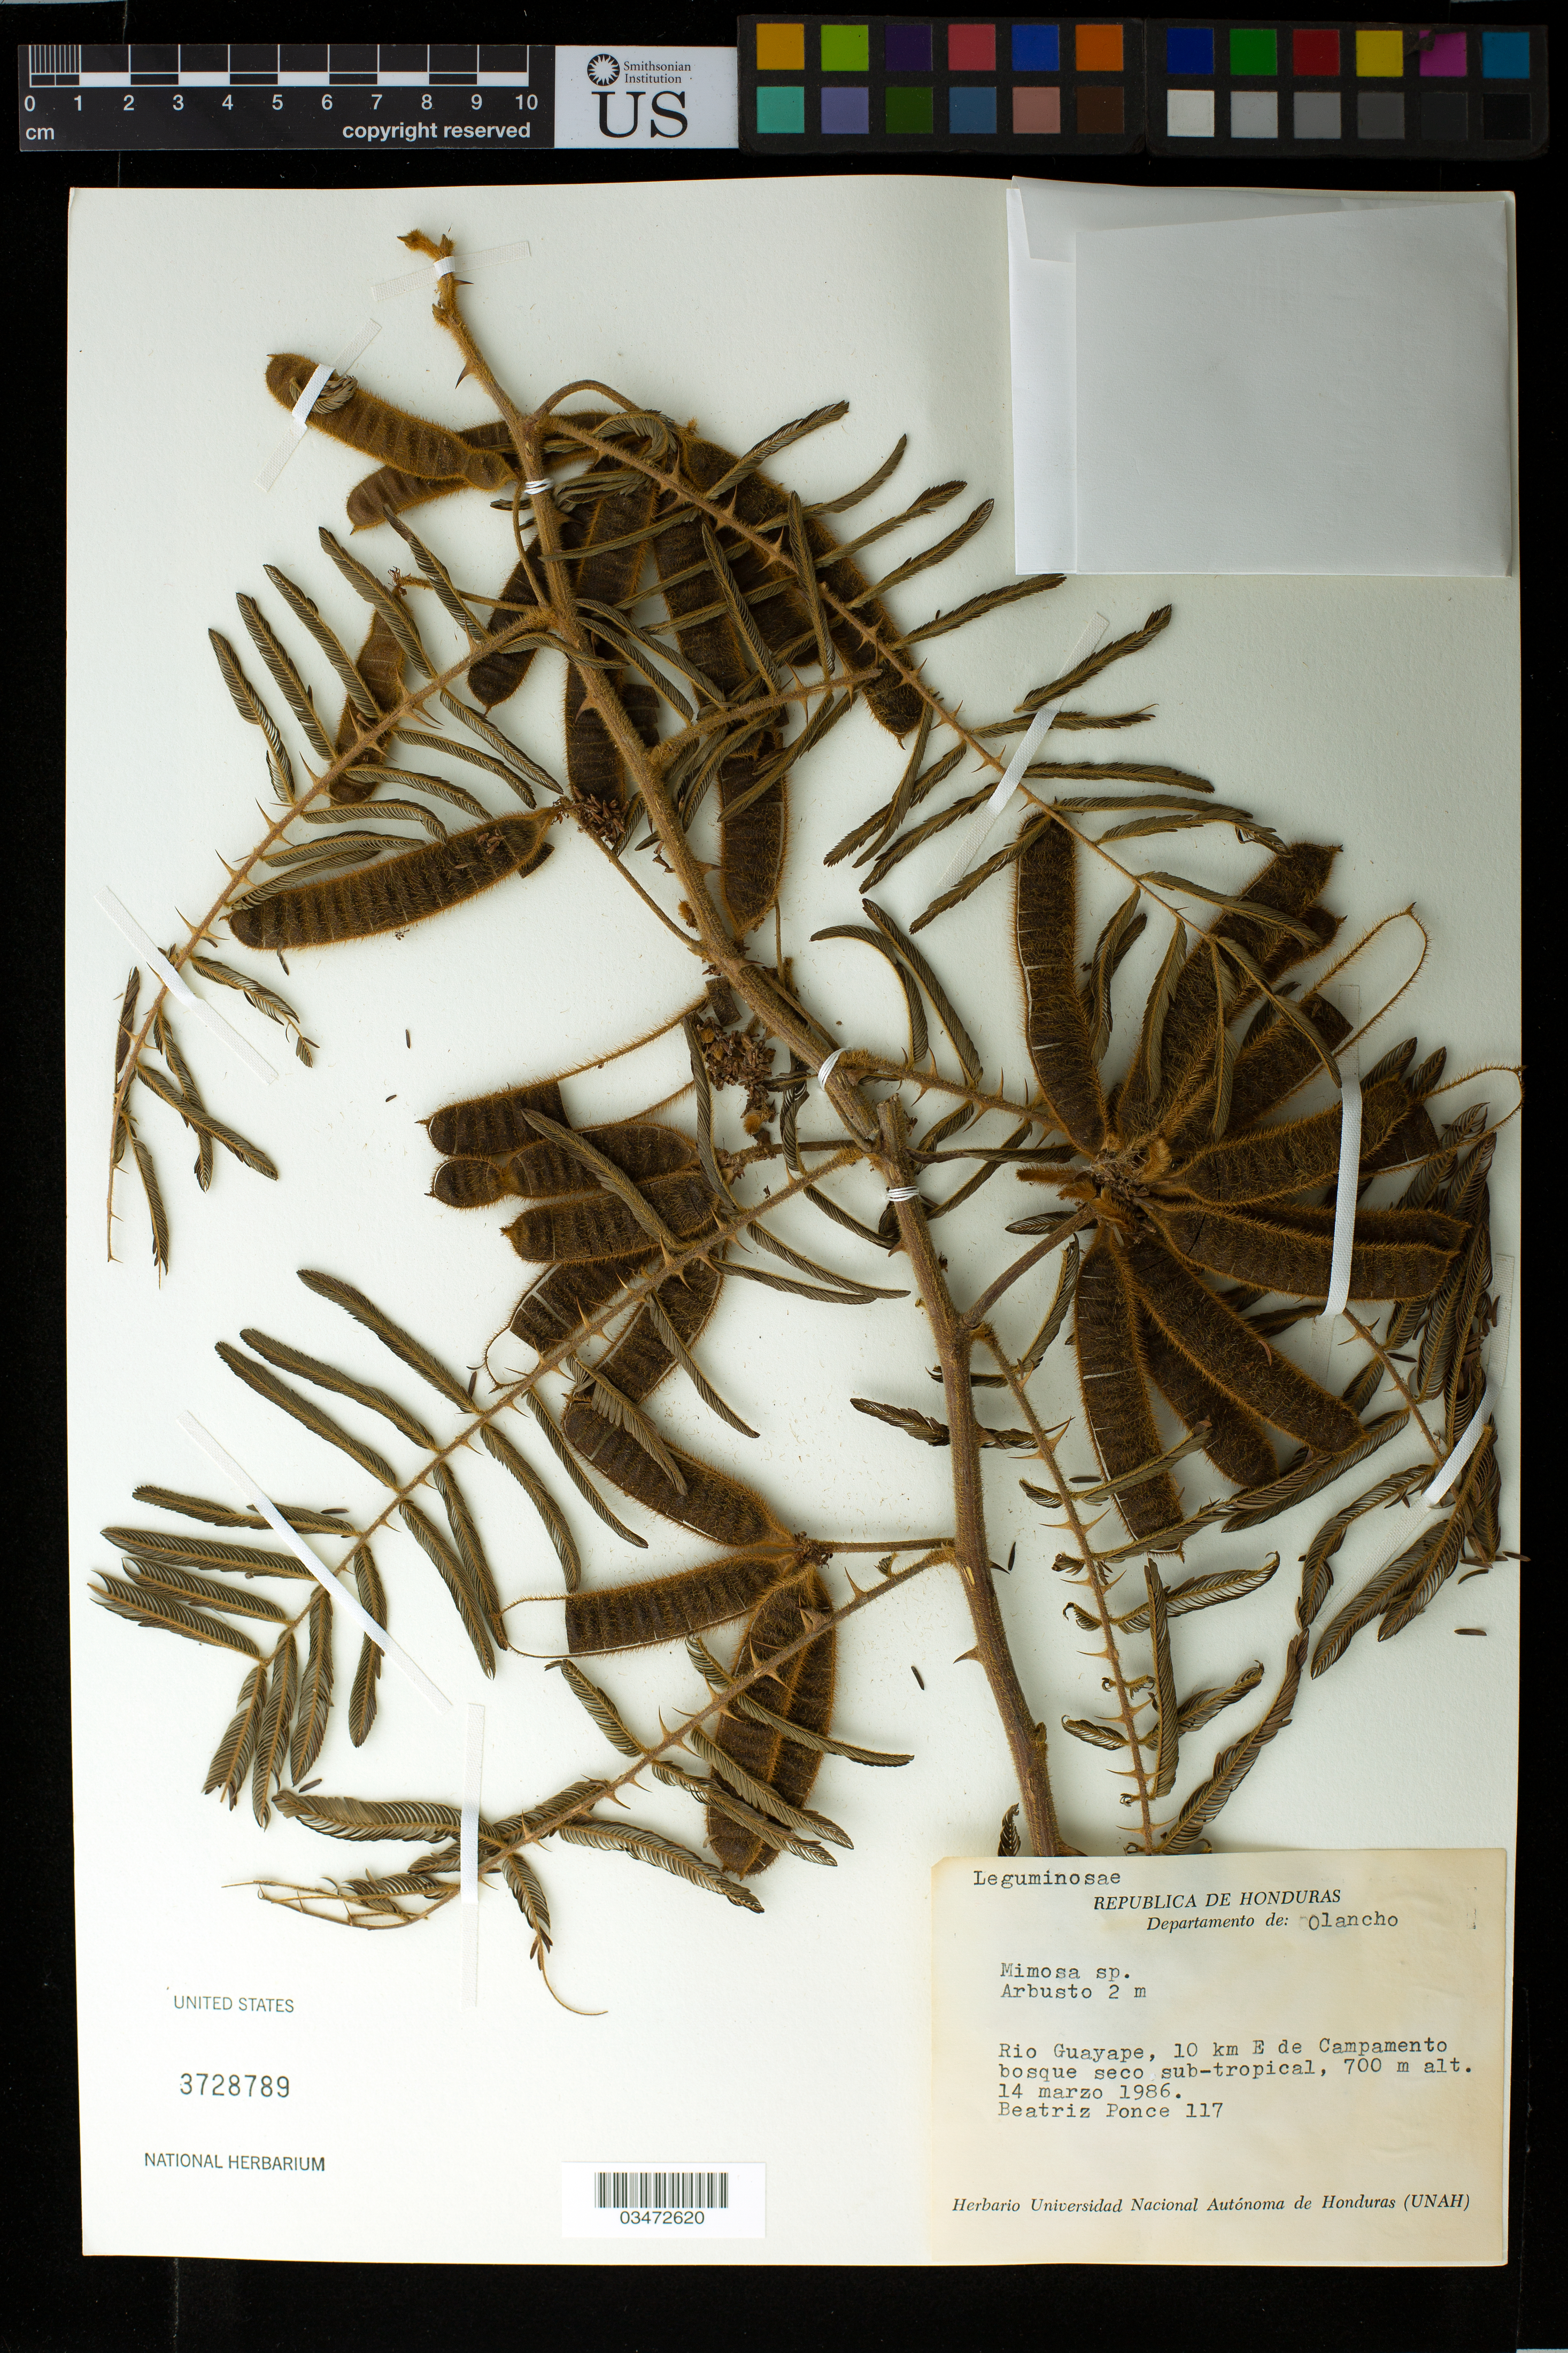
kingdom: Plantae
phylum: Tracheophyta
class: Magnoliopsida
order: Fabales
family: Fabaceae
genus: Mimosa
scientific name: Mimosa pudica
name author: L.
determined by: Strong, Mark T., (BOT), Smithsonian Institution - National Museum of Natural History (UNITED STATES)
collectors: B. Ponce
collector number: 117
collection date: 1986-03-14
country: Honduras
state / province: Olancho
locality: Departamento de Olancho, Rio Guayape, 10 km E de Campamento, bosque seco sub-tropical.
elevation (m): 700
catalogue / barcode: US 3728789